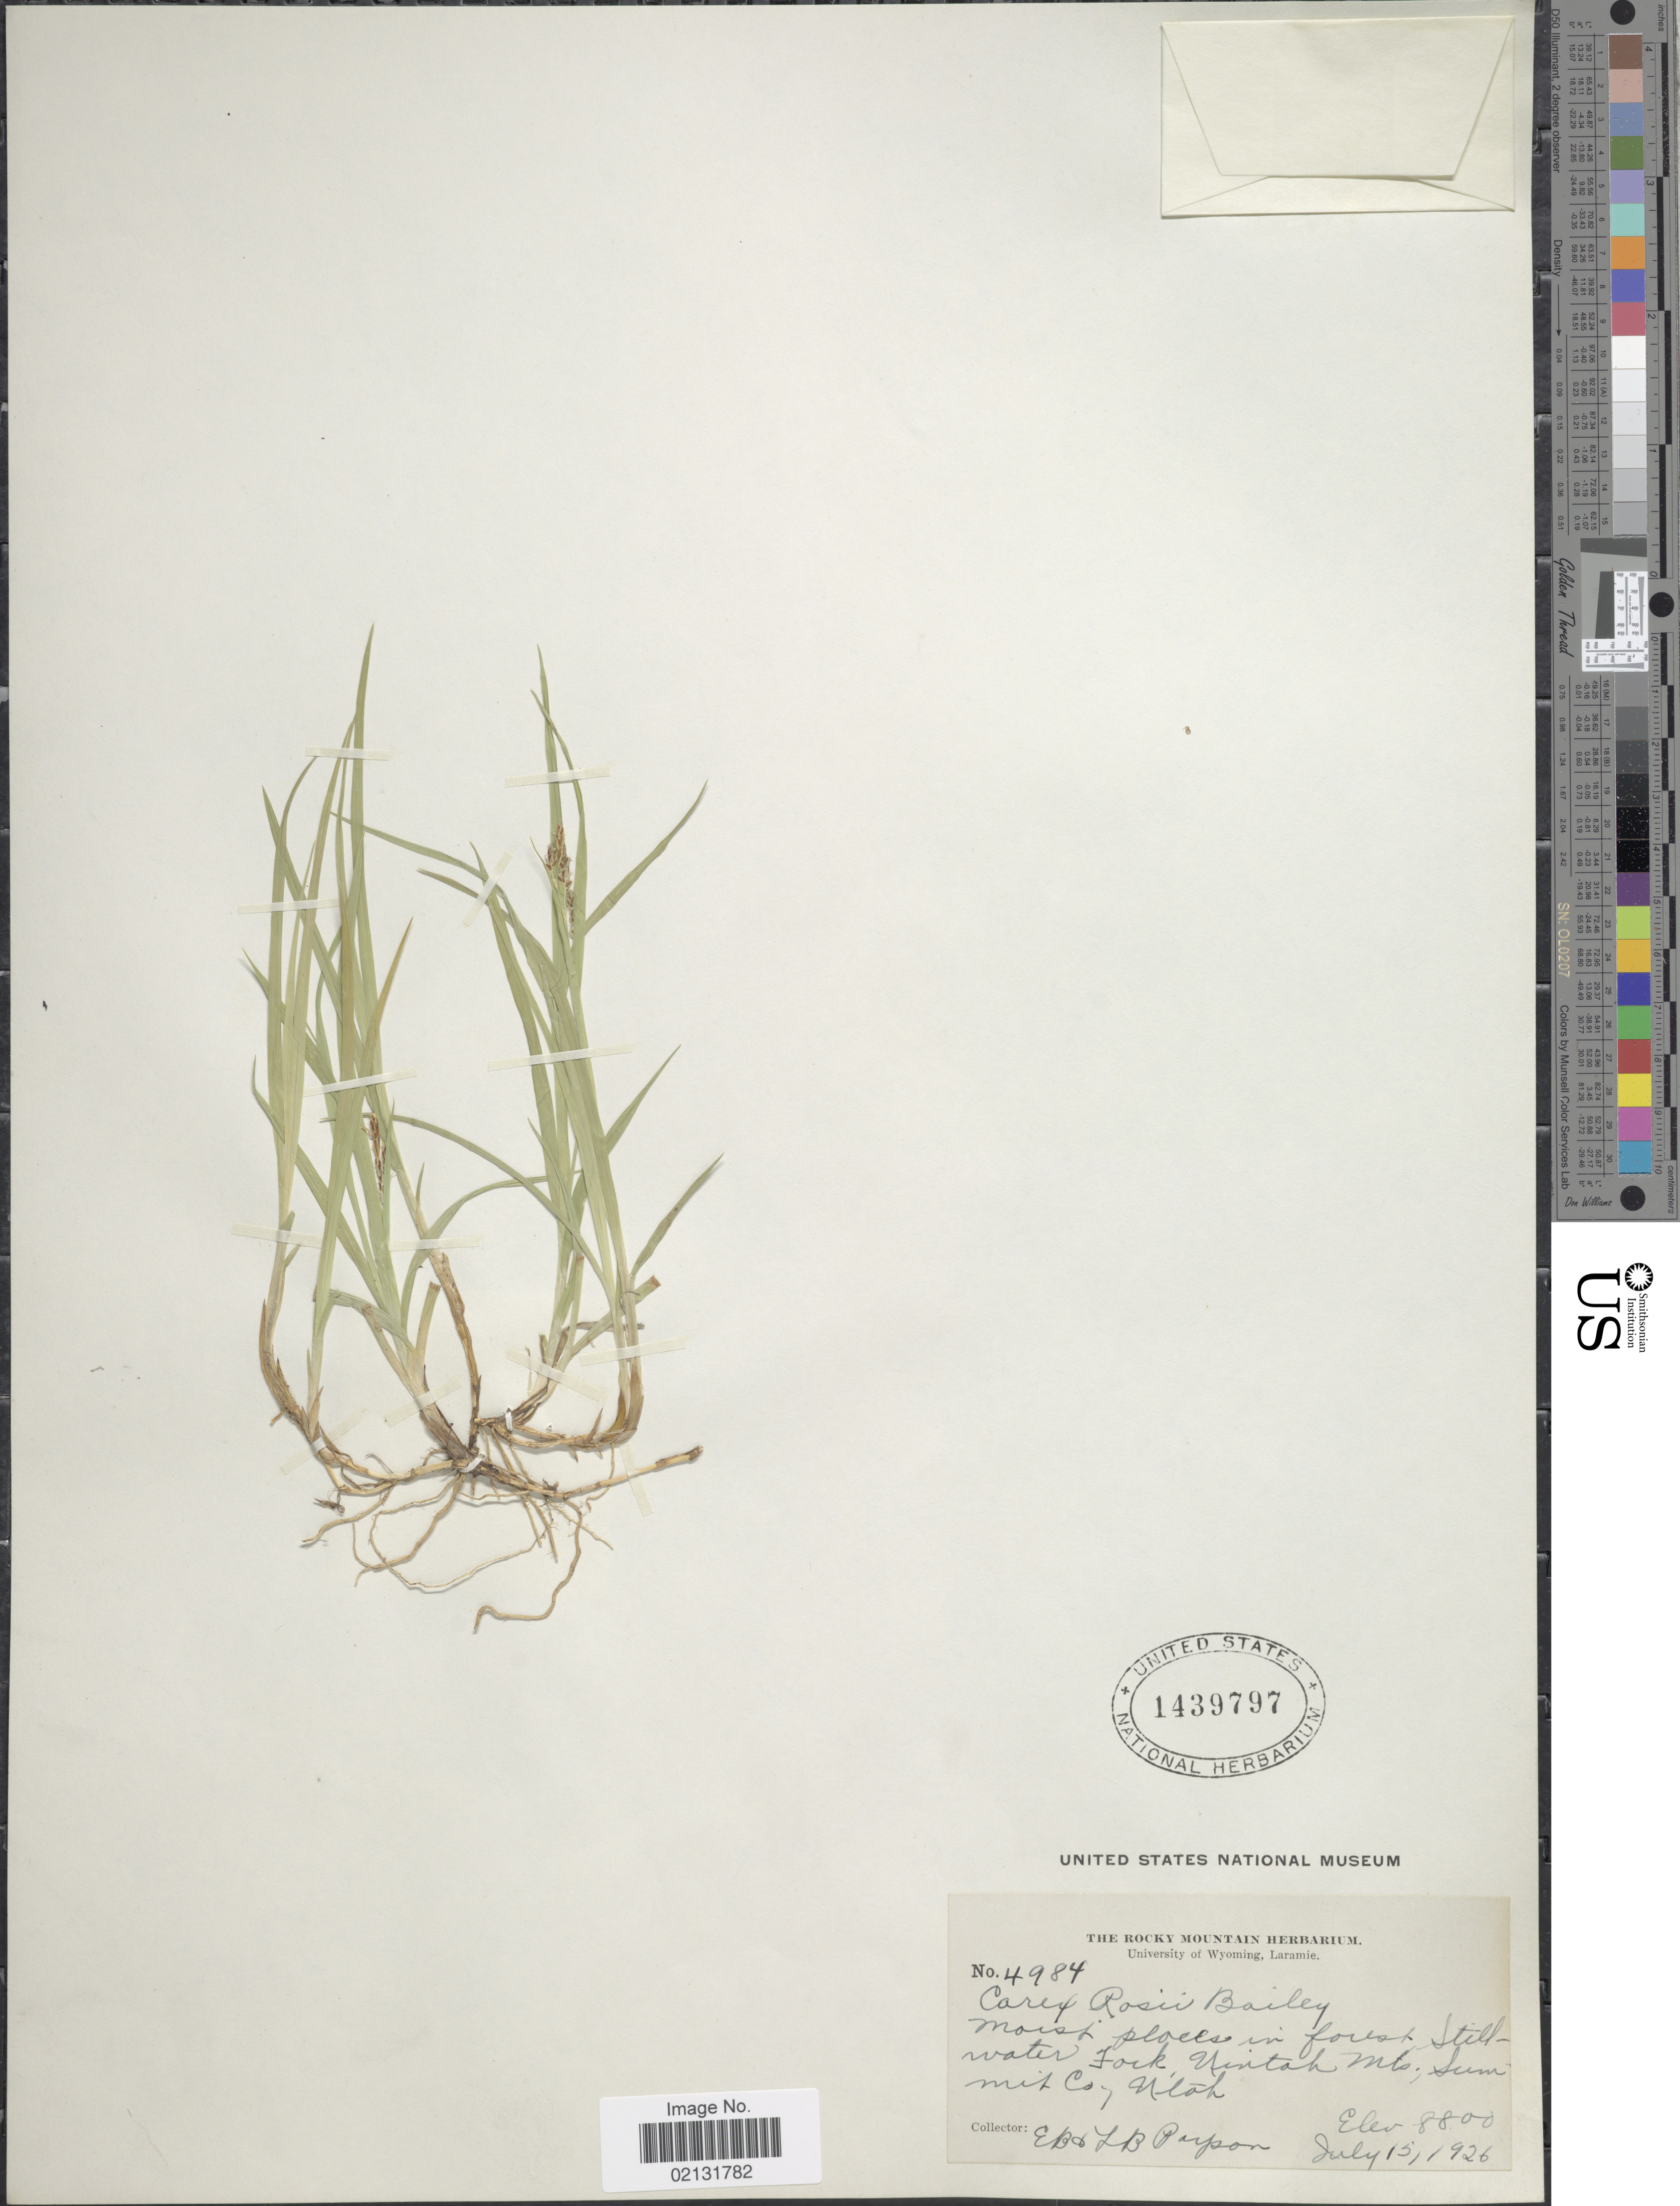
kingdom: Plantae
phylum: Tracheophyta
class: Liliopsida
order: Poales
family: Cyperaceae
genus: Carex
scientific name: Carex rossii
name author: Boott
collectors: E. B. Payson & L. Payson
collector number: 4984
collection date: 1926-07-15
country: United States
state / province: Utah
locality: Moist places in forest, Stillwater Fork, Uintah Mts., Summit Co.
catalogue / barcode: US 1439797